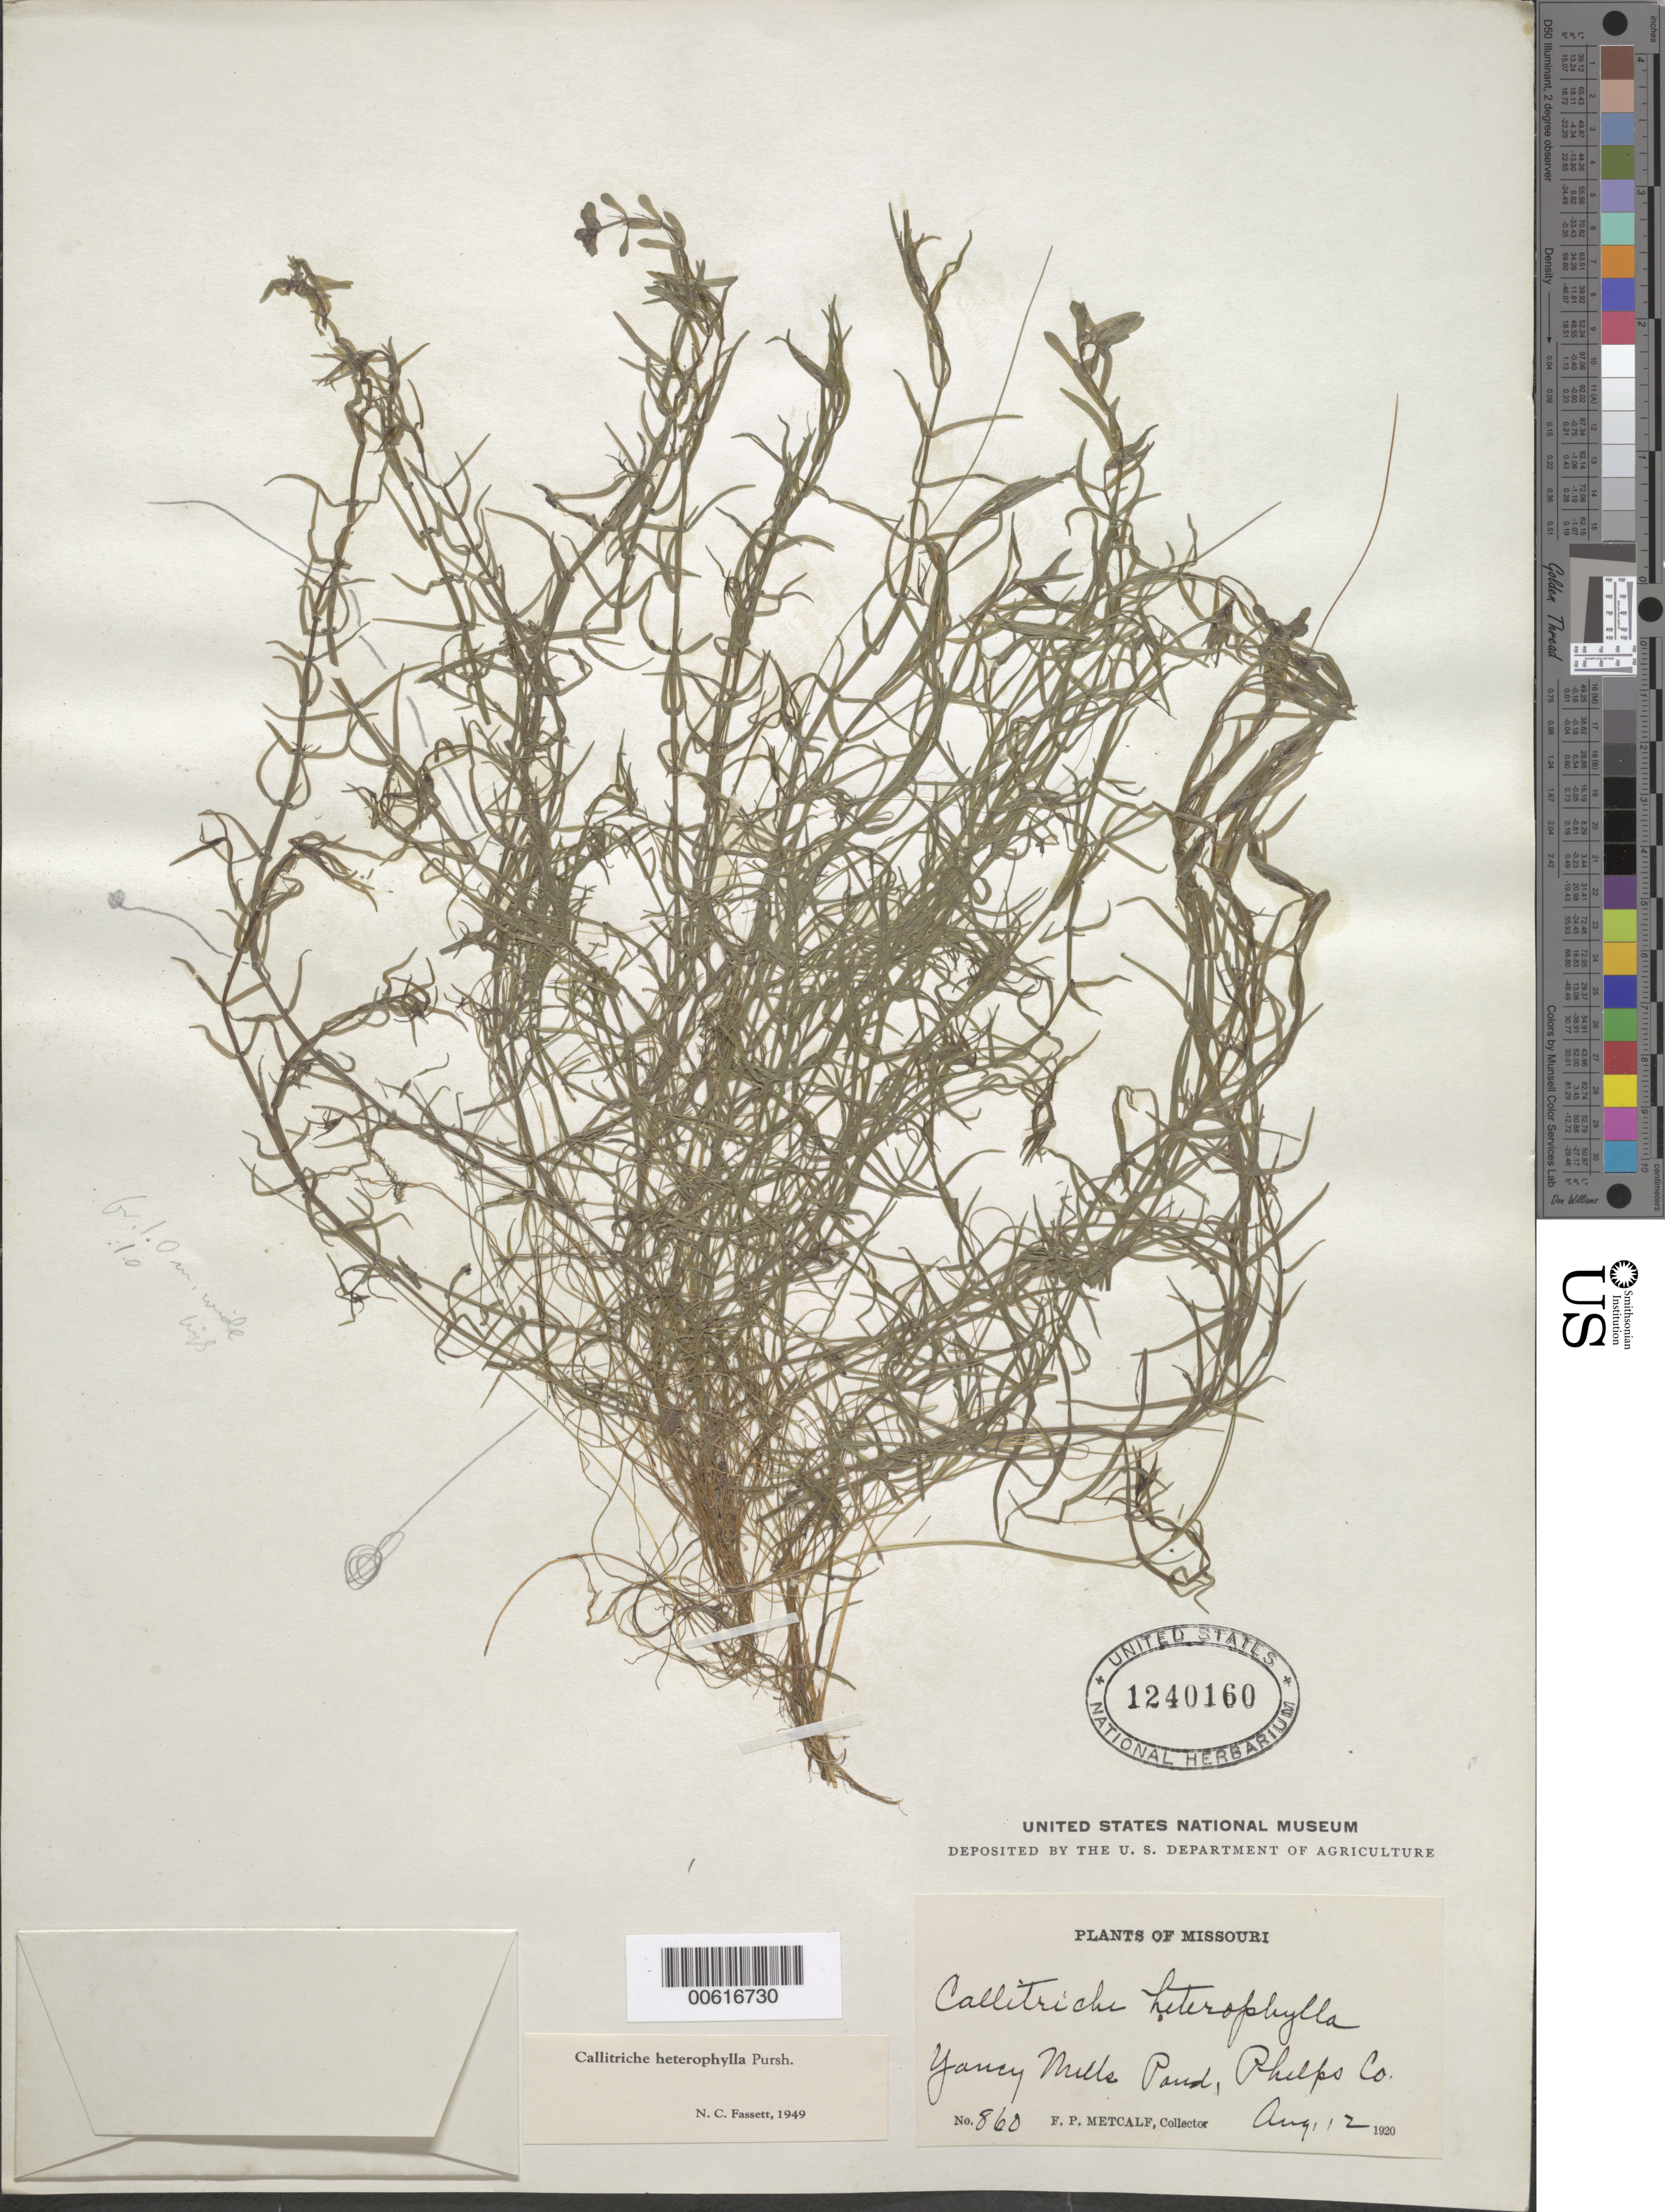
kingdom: Plantae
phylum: Tracheophyta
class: Magnoliopsida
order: Lamiales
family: Plantaginaceae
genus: Callitriche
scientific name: Callitriche heterophylla Pursh emend. Darby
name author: Pursh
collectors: F. P. Metcalf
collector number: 860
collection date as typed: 12 Aug 1920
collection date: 1920-08-12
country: United States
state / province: Missouri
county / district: Phelps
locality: Yancy Mills Pond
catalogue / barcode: US 1240160